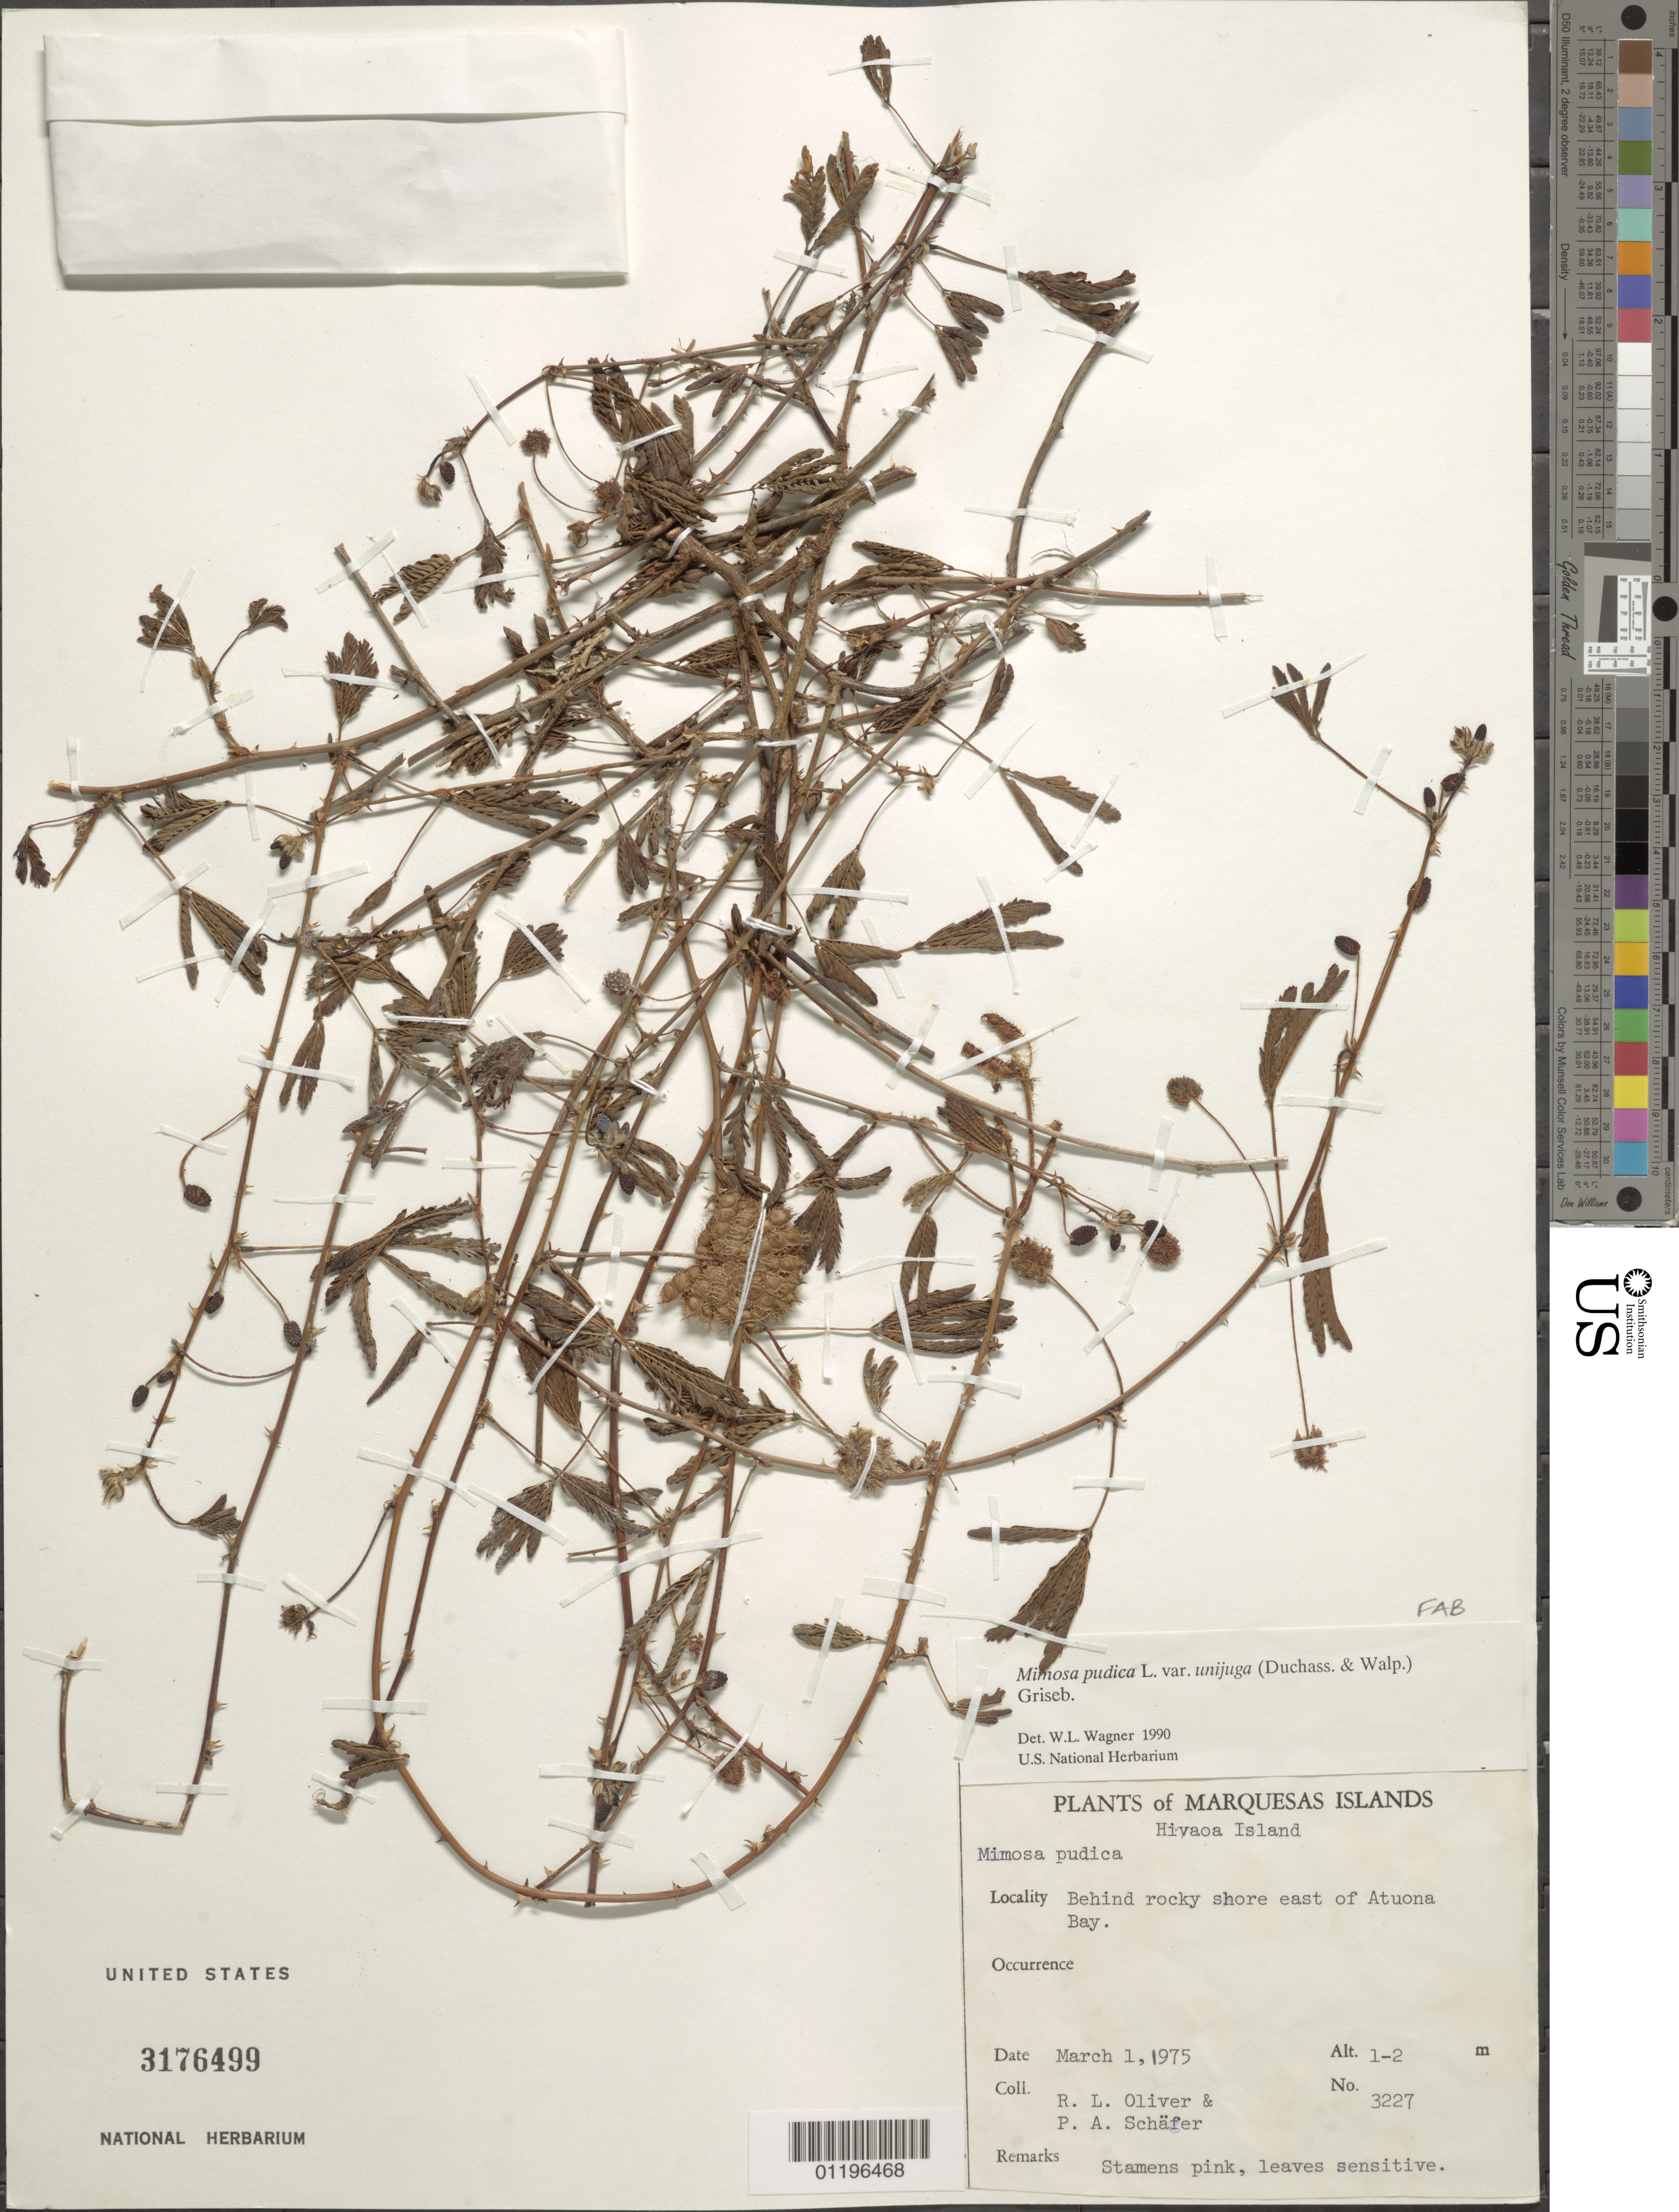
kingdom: Plantae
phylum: Tracheophyta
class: Magnoliopsida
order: Fabales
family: Fabaceae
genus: Mimosa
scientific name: Mimosa pudica var. unijuga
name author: (Walp. & Duchass.) Griseb.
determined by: Wagner, W. L., (BOT), Smithsonian Institution - National Museum of Natural History (UNITED STATES)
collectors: R. L. Oliver & P. A. Schäfer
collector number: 3227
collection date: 1975-03-01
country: French Polynesia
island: Hiva Oa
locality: behind rocky shore E of Atuona Bay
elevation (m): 1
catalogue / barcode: US 3176499